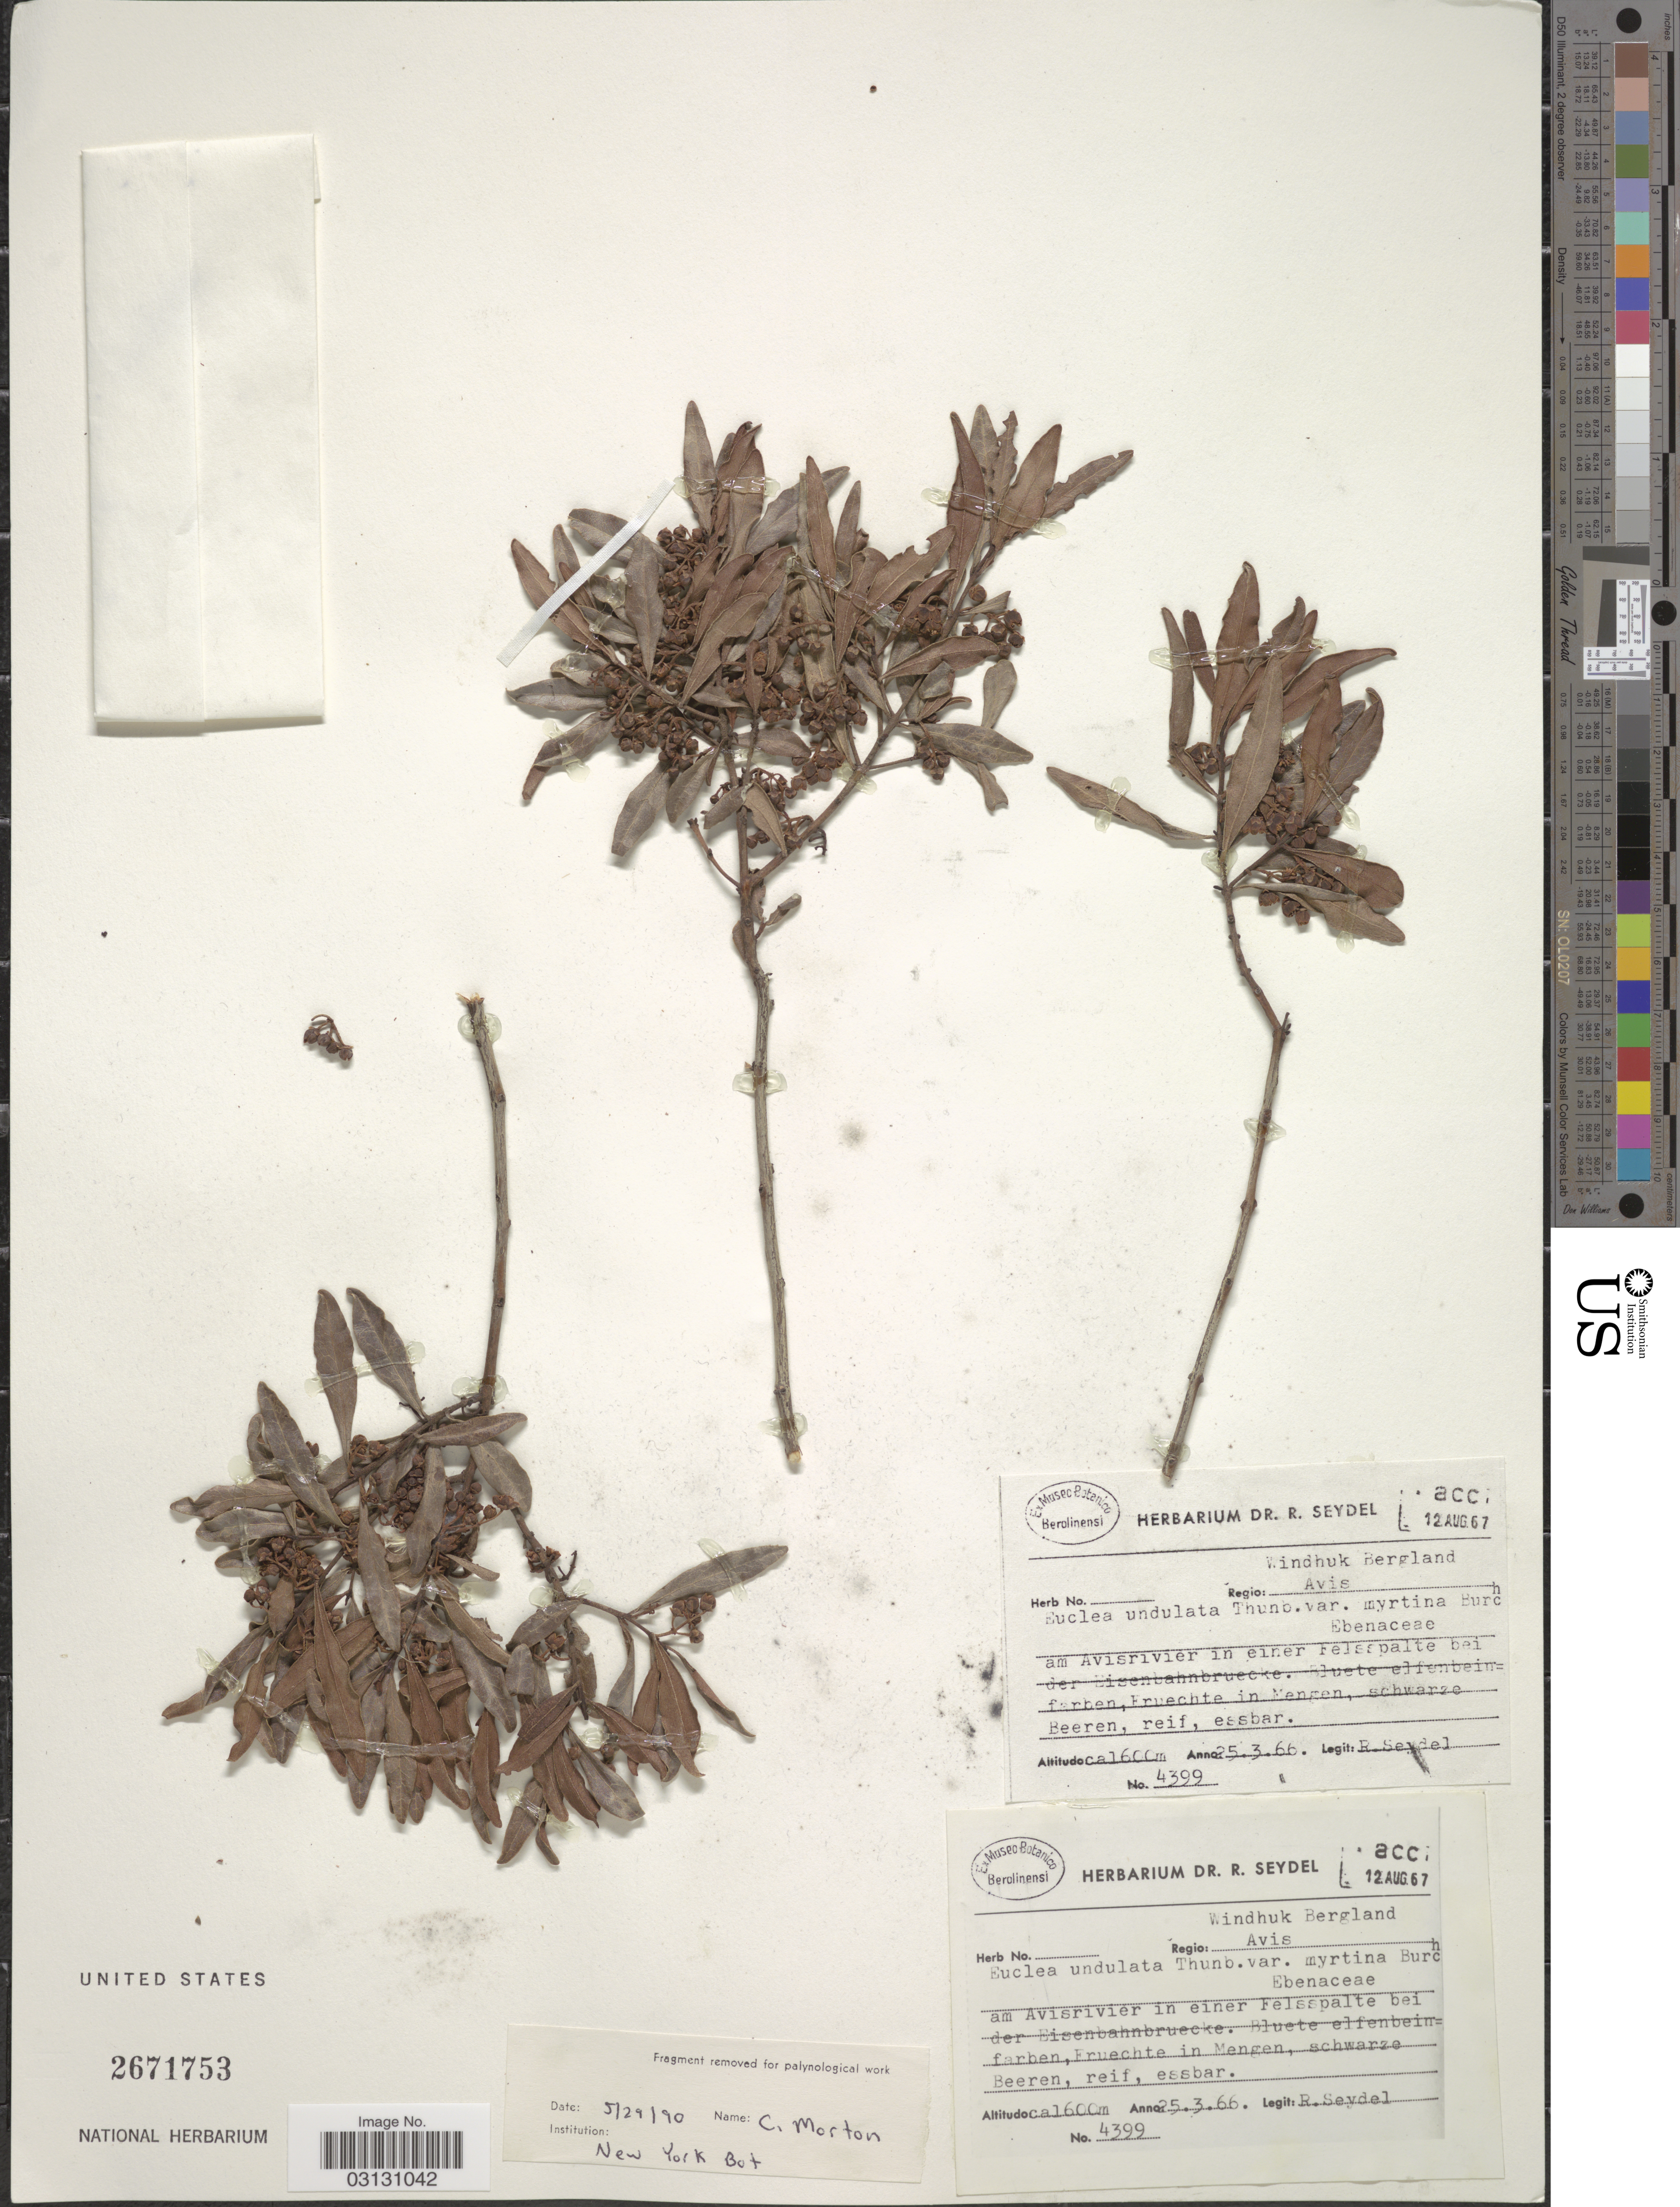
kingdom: Plantae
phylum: Tracheophyta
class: Magnoliopsida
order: Ericales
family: Ebenaceae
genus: Euclea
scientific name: Euclea undulata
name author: Thunb.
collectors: R. Seydel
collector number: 4399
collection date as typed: Transcribed d/m/y: 25/3/66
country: Namibia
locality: Windhuk Bergland. Avis. Am Avisrivier in einer Felsspalte bei der Eisenbahnbruecke.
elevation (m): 1600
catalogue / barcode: US 2671753